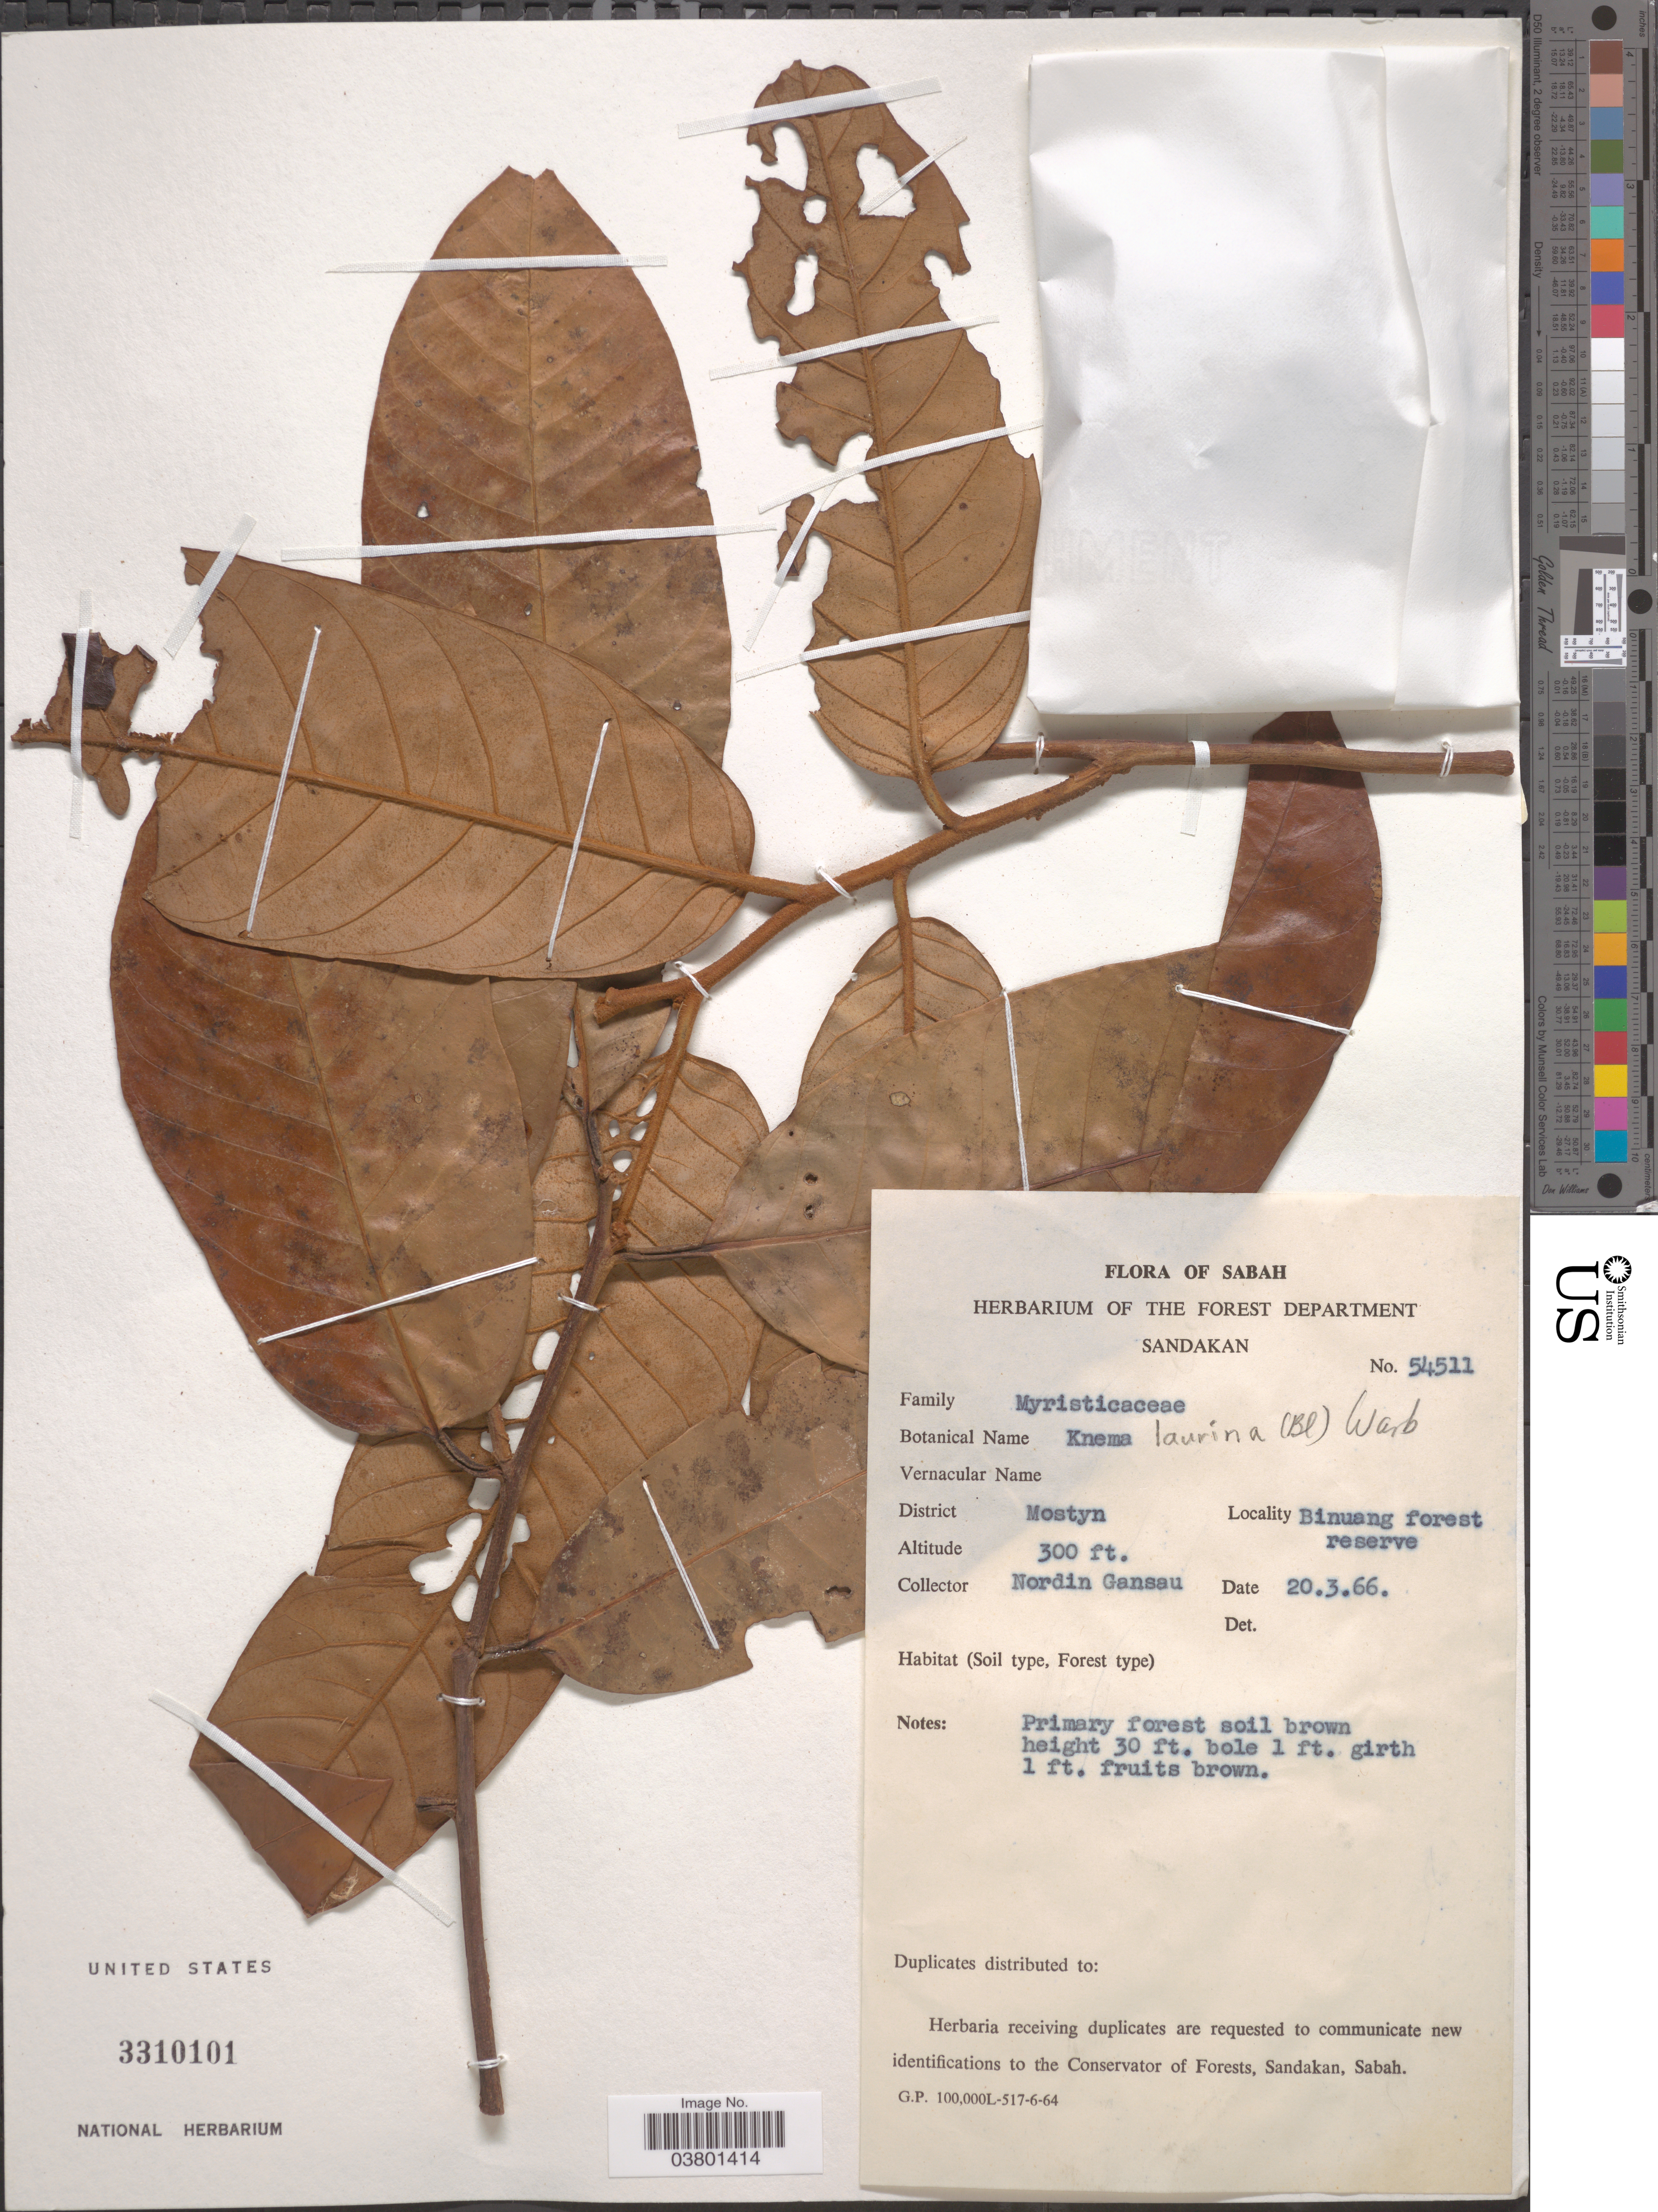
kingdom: Plantae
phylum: Tracheophyta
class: Magnoliopsida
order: Magnoliales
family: Myristicaceae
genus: Knema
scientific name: Knema laurina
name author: Warb.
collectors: N. Gansau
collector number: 54511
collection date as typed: Transcribed d/m/y: 20/3/66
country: Malaysia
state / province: Sabah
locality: District Mostyn. Binuang forest reserve.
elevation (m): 91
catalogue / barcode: US 3310101